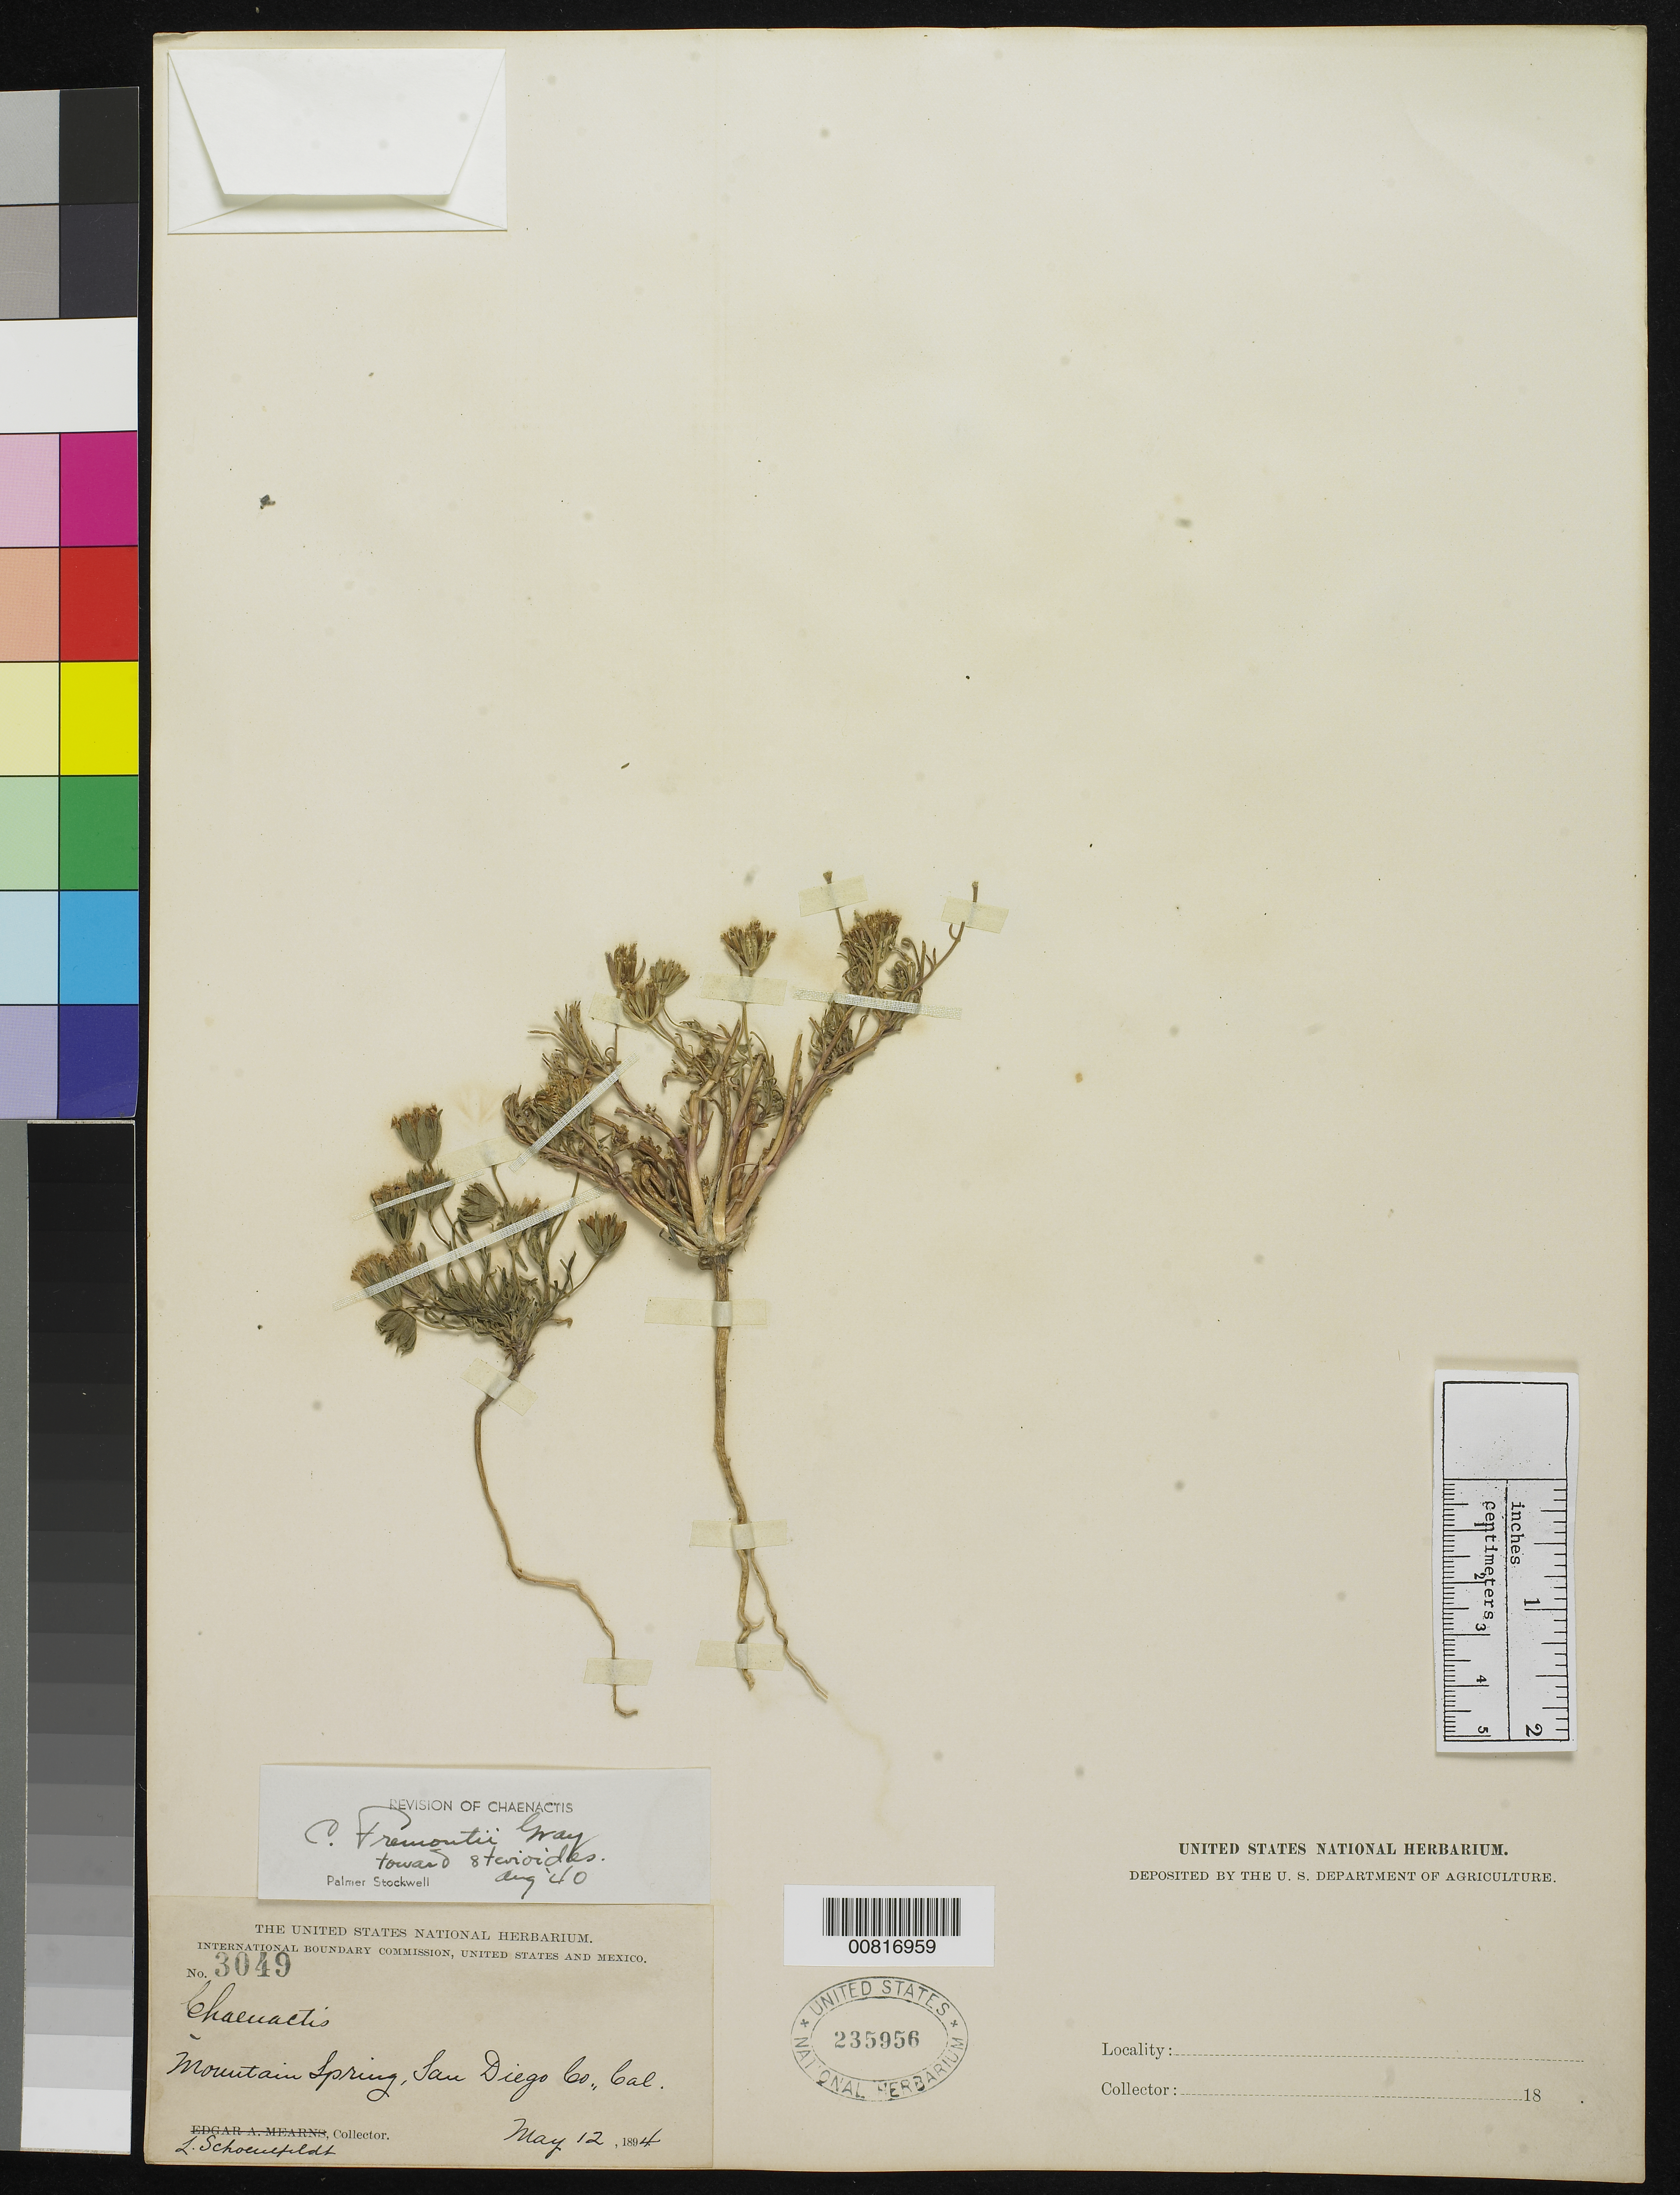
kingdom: Plantae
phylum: Tracheophyta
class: Magnoliopsida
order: Asterales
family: Asteraceae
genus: Chaenactis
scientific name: Chaenactis fremontii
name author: A. Gray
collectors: L. Schoenfeldt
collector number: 3049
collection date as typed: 12 May 1894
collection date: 1894-05-12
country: United States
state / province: California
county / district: San Diego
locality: Mountain Spring, San Diego County, California.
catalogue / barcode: US 235956